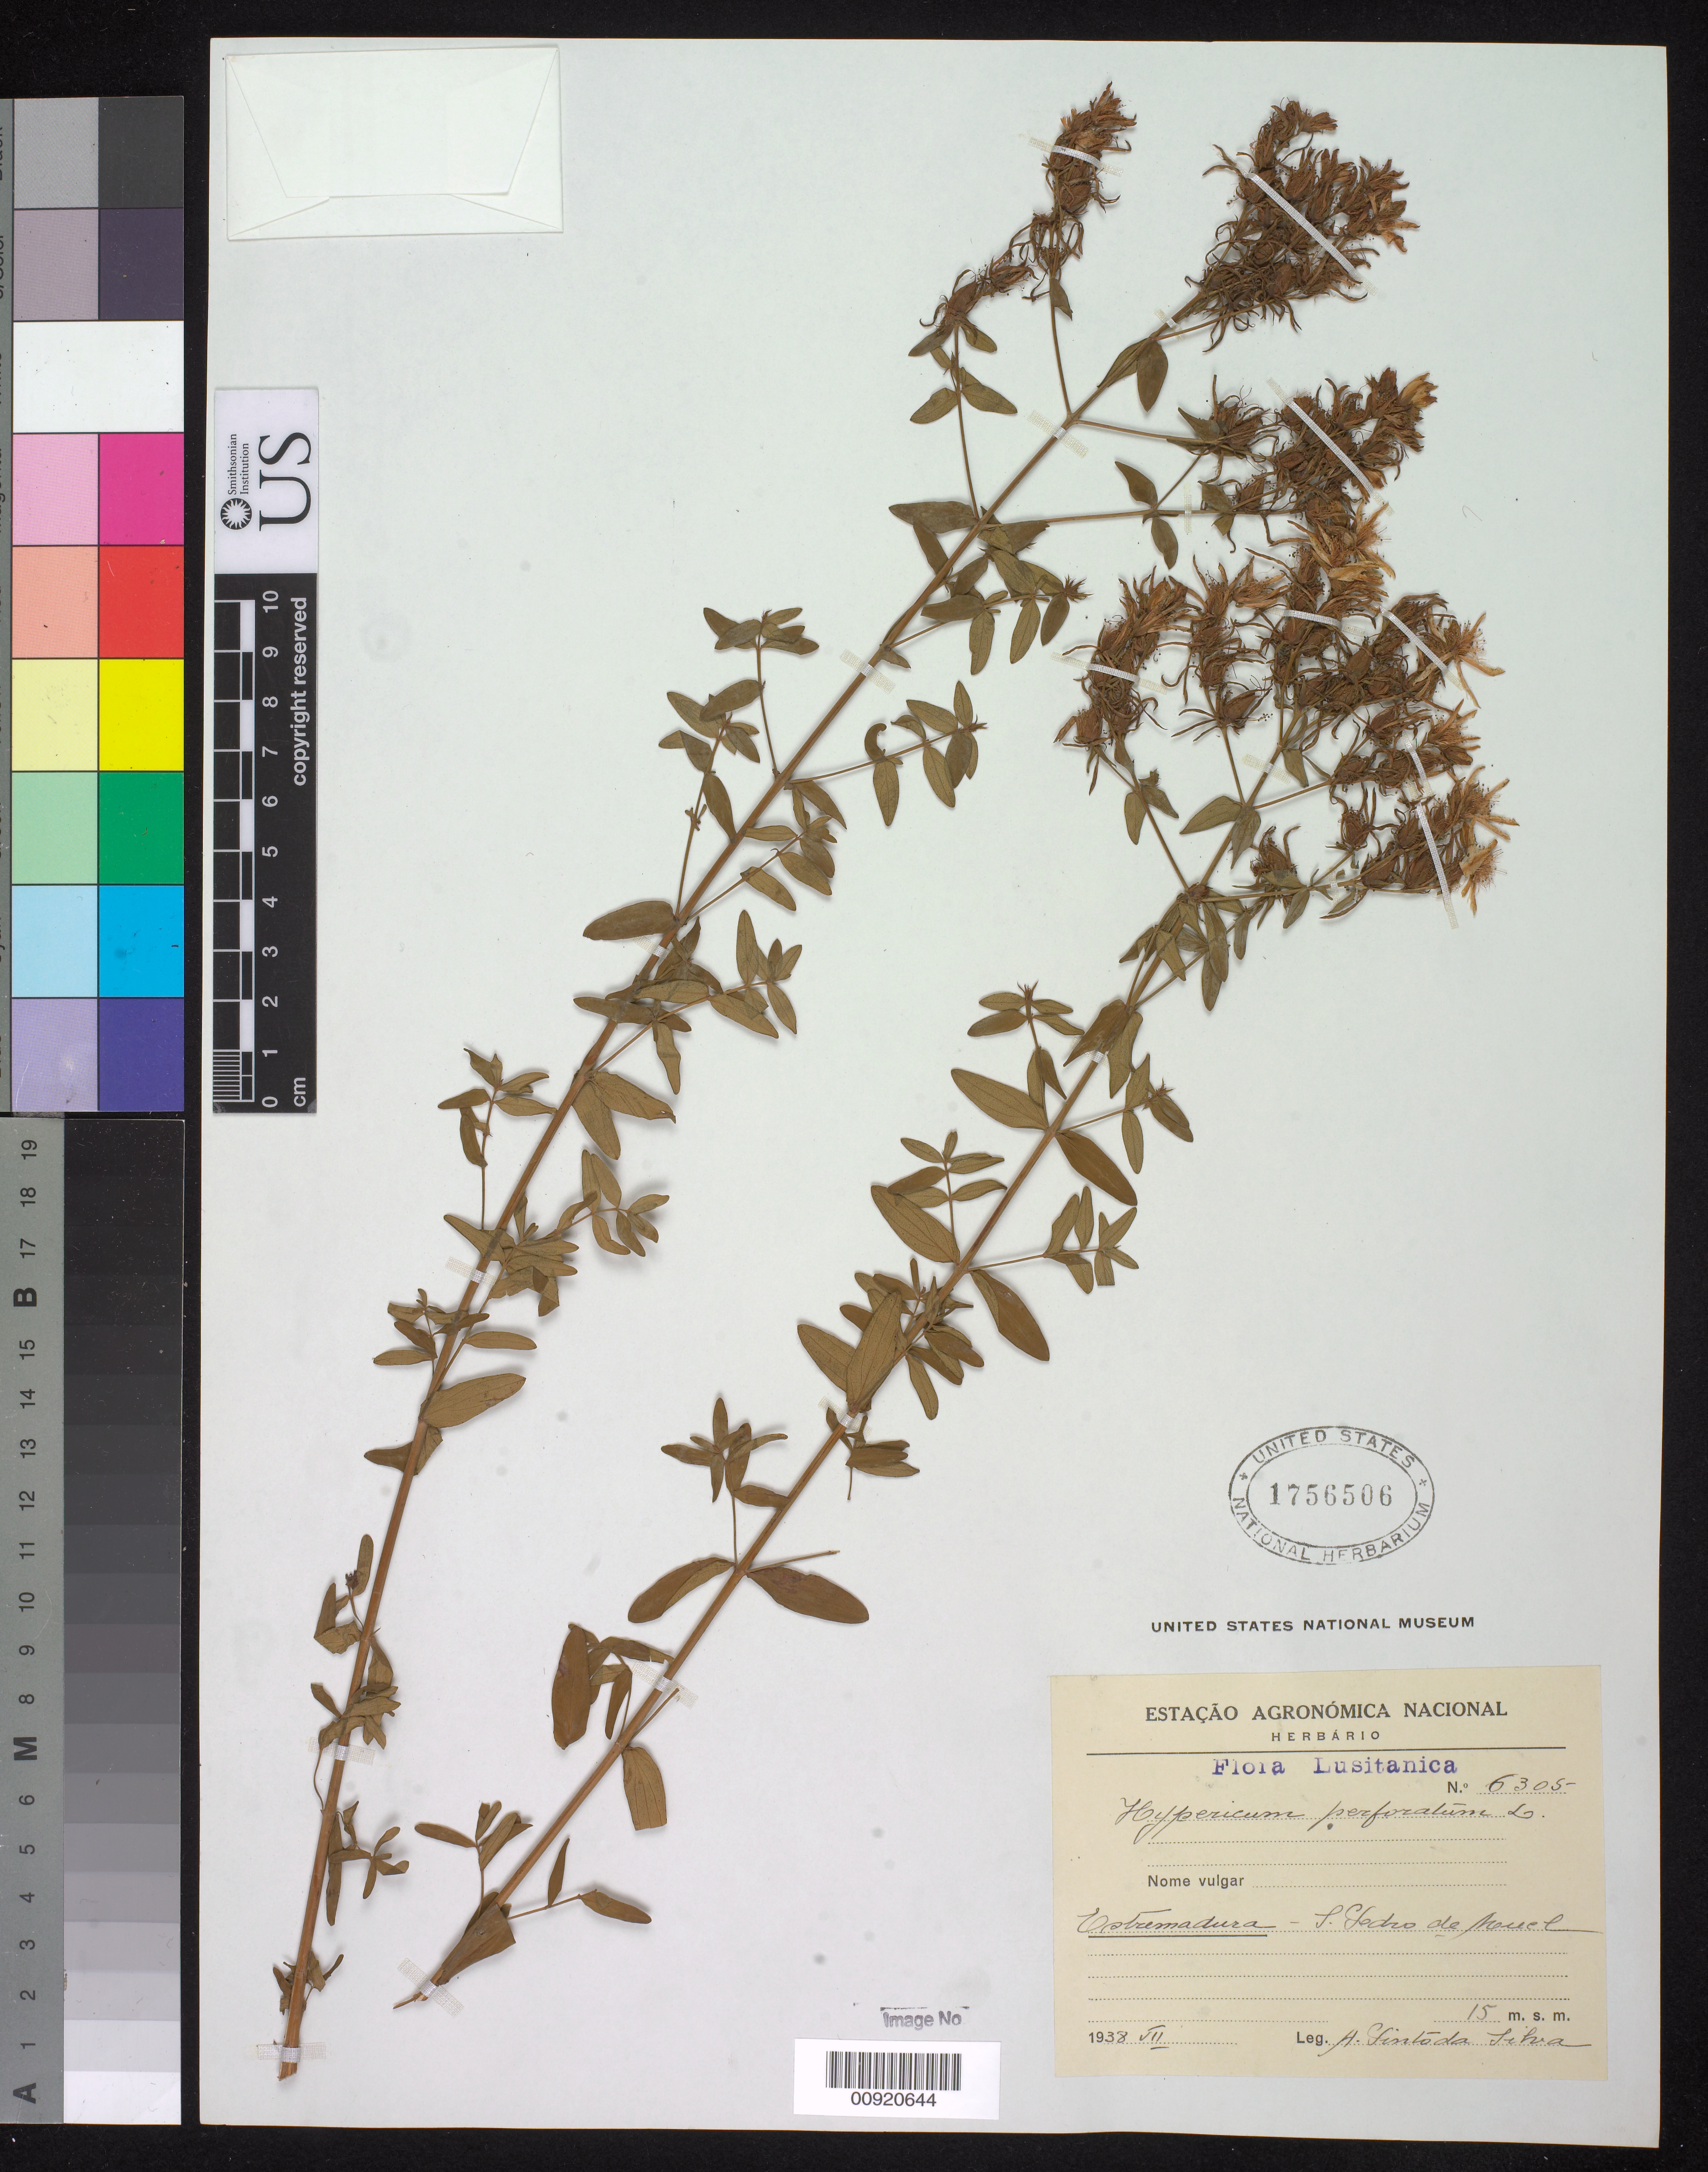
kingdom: Plantae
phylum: Tracheophyta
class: Magnoliopsida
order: Malpighiales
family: Hypericaceae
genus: Hypericum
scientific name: Hypericum perforatum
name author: L.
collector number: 6305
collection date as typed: Jul 1938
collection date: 1938-07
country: Portugal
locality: [O]stremadura- L. []echo de Mauel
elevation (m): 15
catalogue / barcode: US 1756506